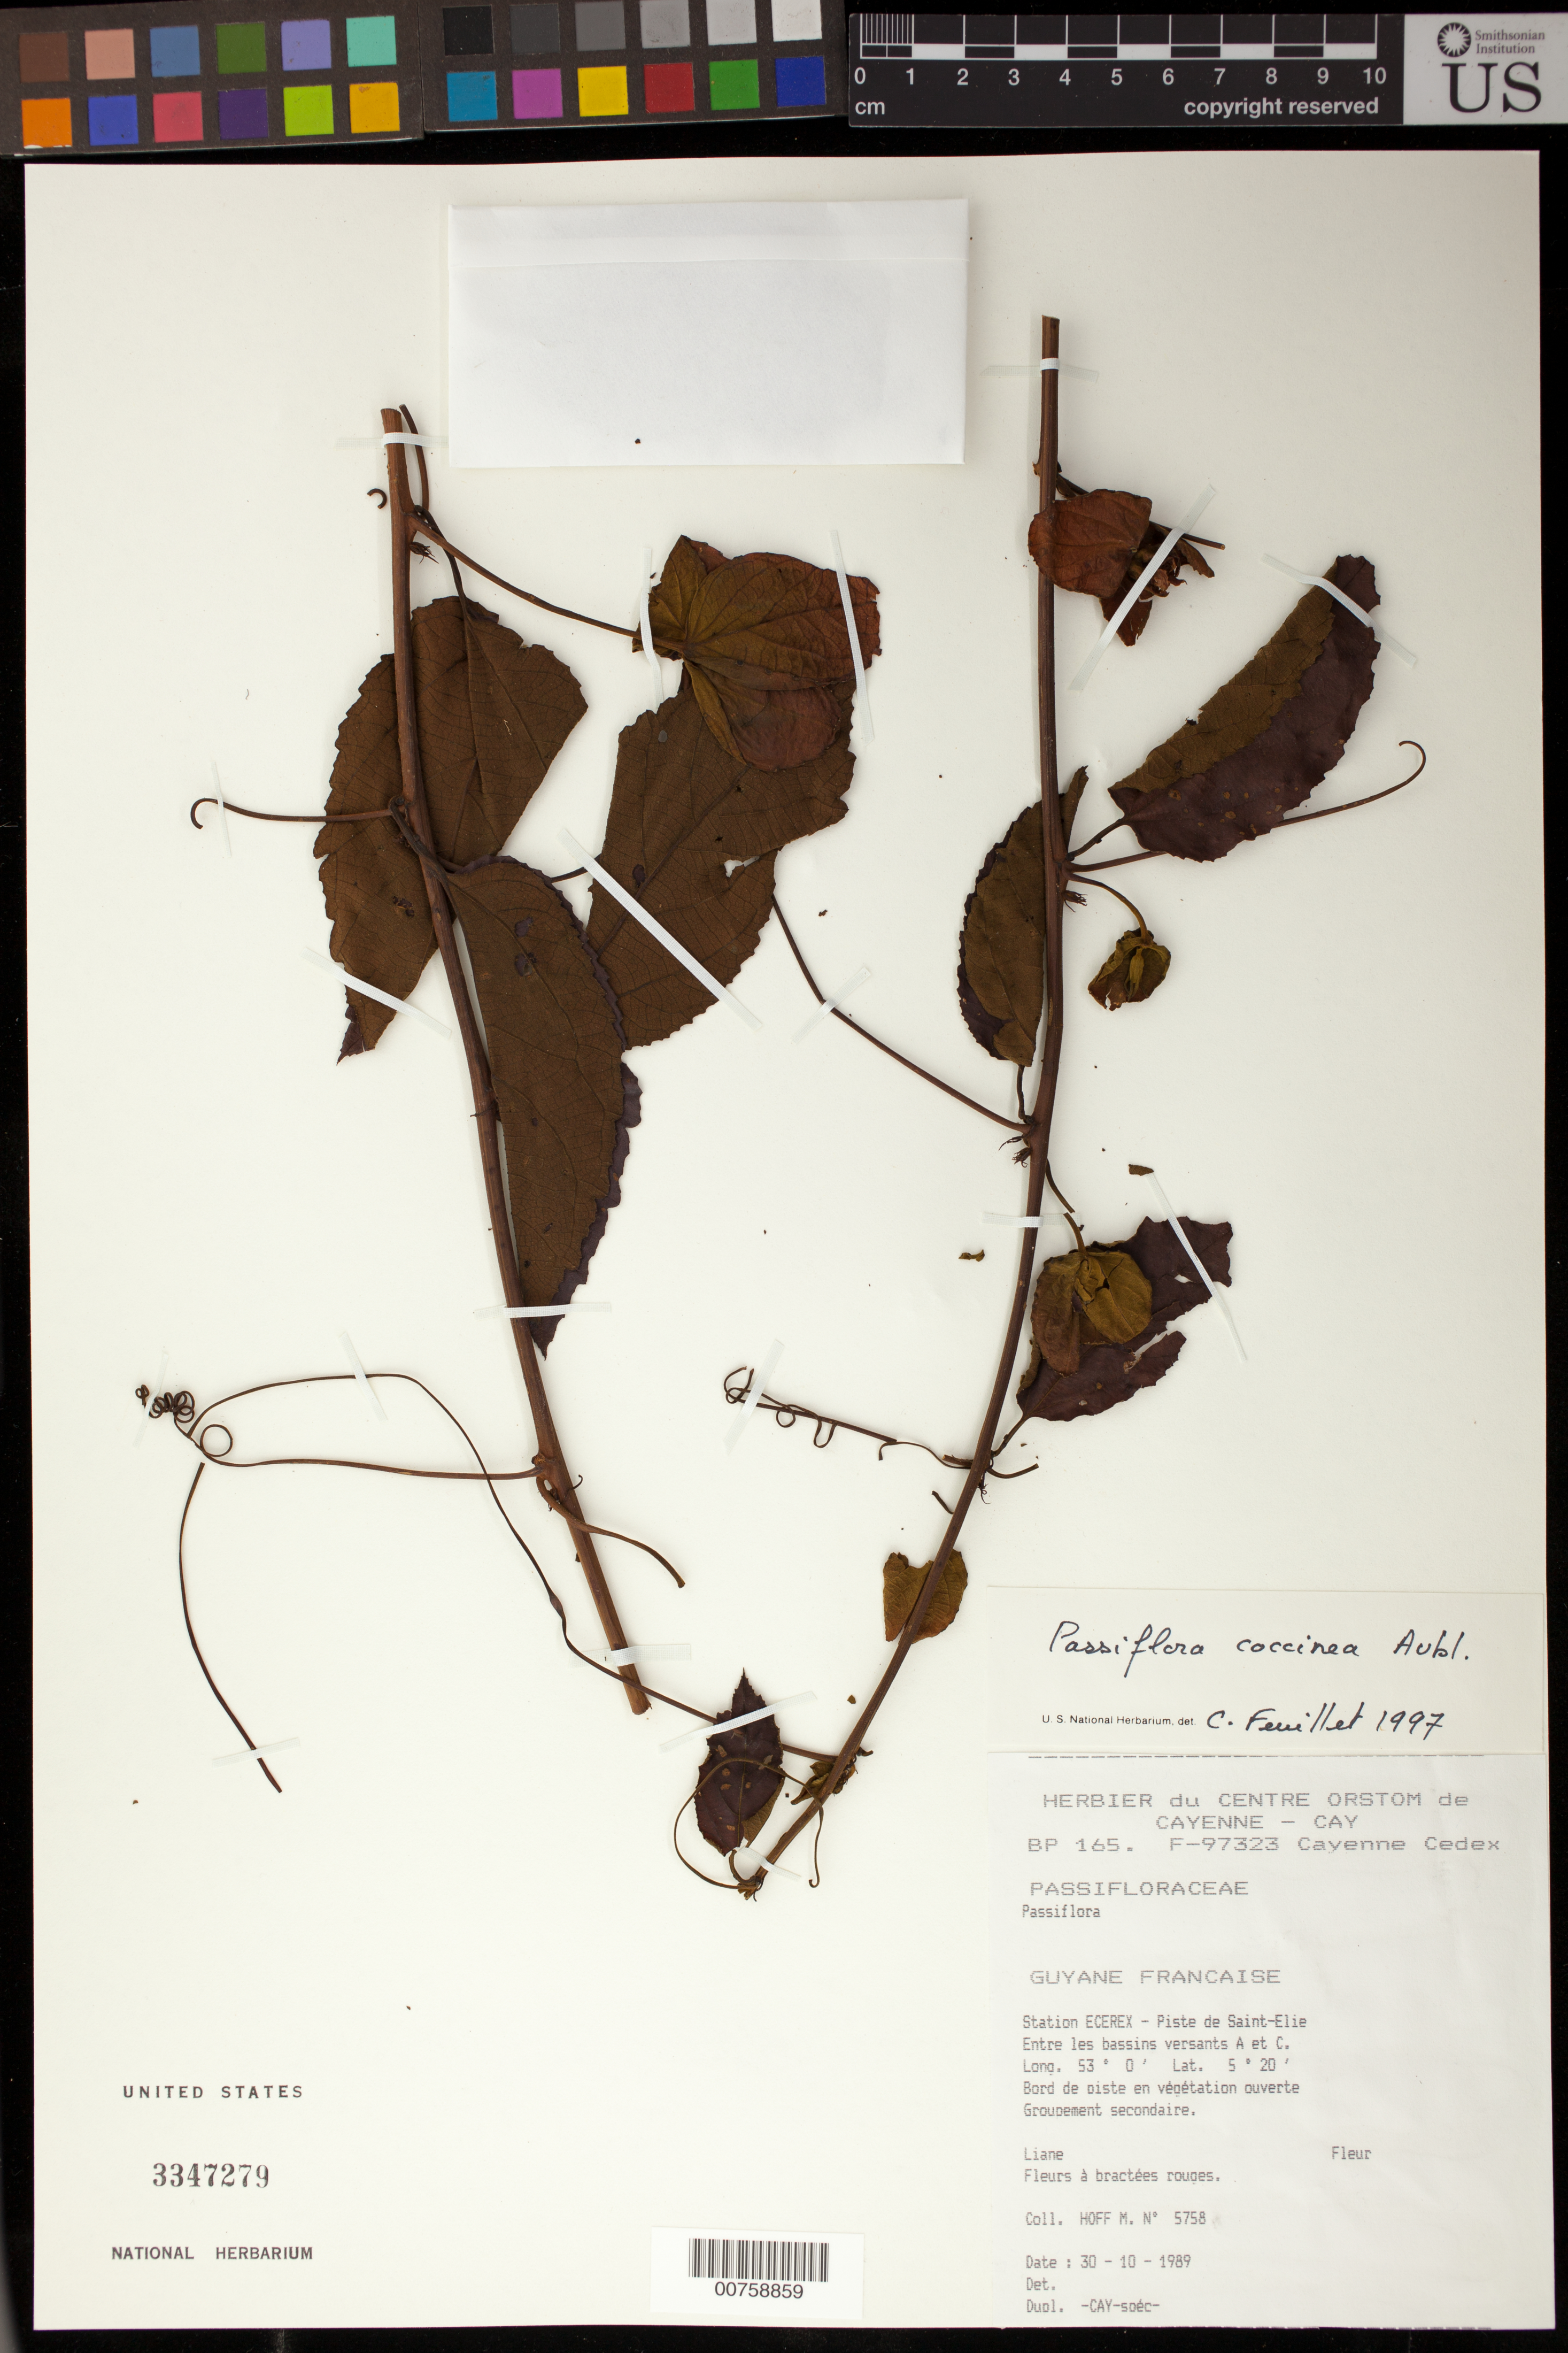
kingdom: Plantae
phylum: Tracheophyta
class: Magnoliopsida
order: Malpighiales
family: Passifloraceae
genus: Passiflora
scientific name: Passiflora coccinea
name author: Aubl.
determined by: Feuillet, C.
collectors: M. Hoff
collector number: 5758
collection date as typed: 30-Oct-89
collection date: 1989-10-30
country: French Guiana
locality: Station de la Piste de Saint-Élie (ECEREX)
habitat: Along trail in open vegetation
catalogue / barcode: US 3347279